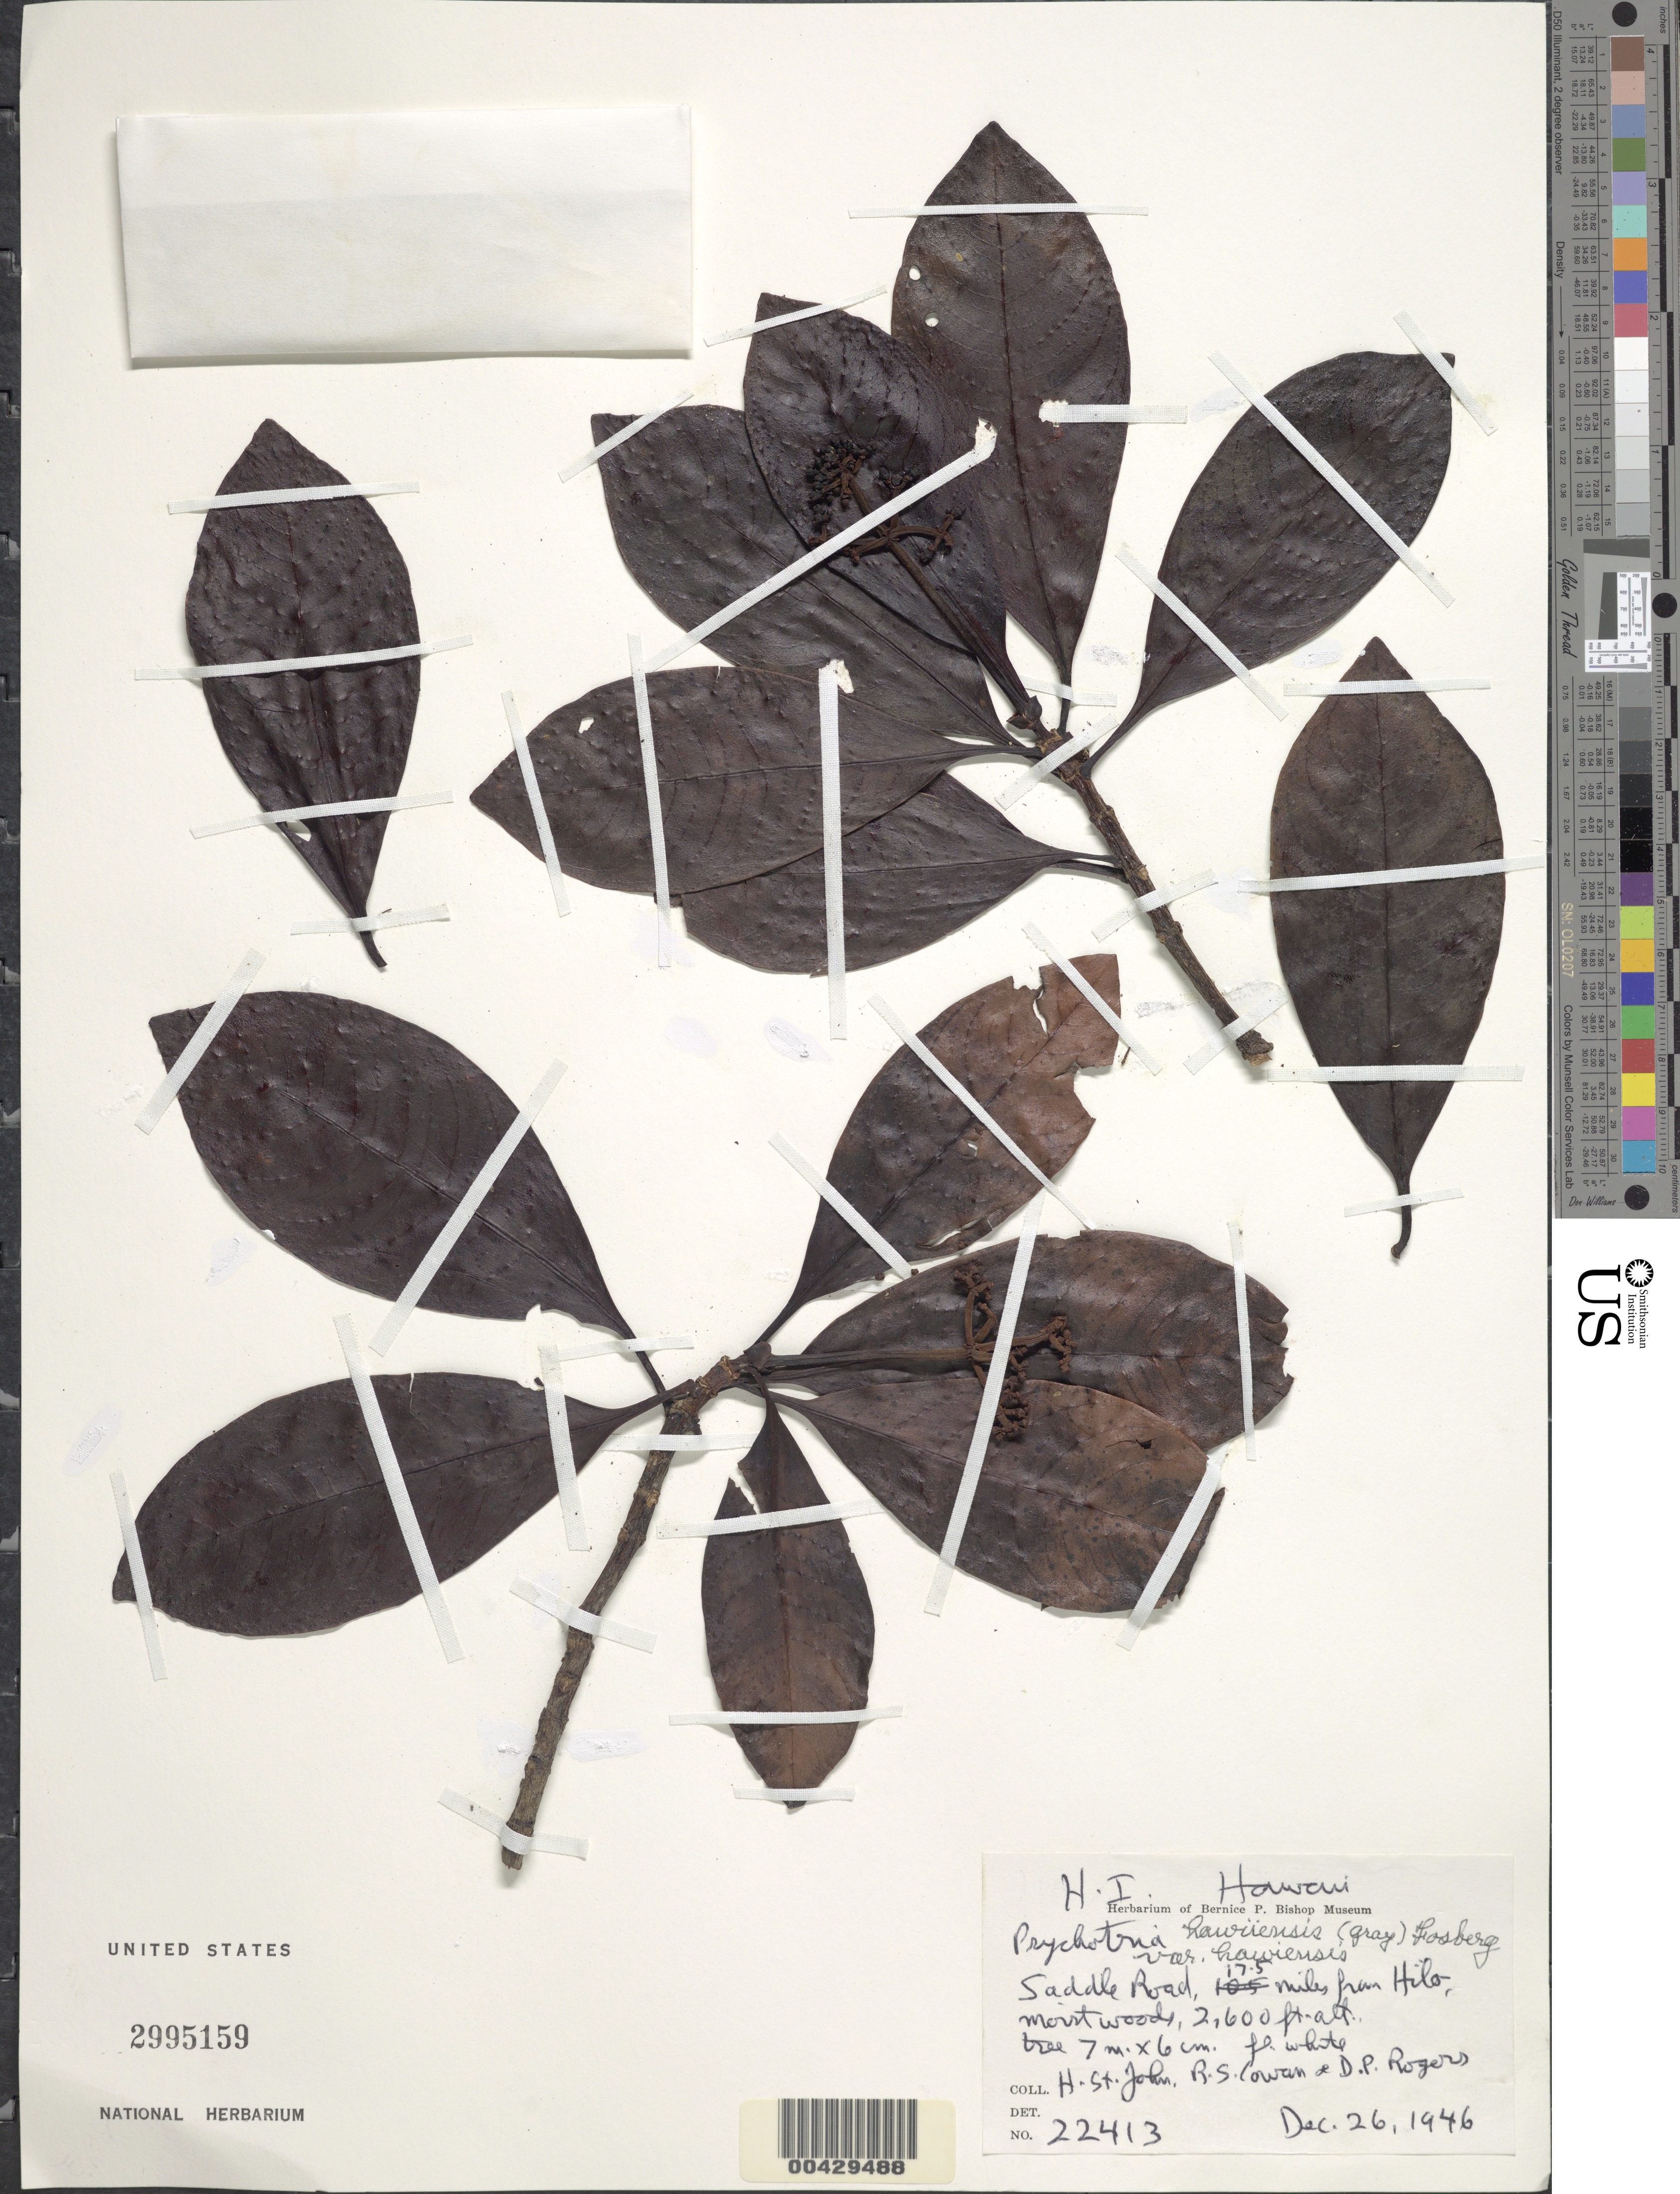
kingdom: Plantae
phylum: Tracheophyta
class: Magnoliopsida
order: Gentianales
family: Rubiaceae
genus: Psychotria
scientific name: Psychotria hawaiiensis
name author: (A. Gray) Fosberg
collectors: H. St. John, R. S. Cowan & D. Rogers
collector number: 22413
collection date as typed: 26 Dec 1946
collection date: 1946-12-26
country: United States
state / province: Hawaii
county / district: Hawaii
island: Hawaii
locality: Saddle Road, 17.5 miles from Hilo.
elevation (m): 792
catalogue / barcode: US 2995159